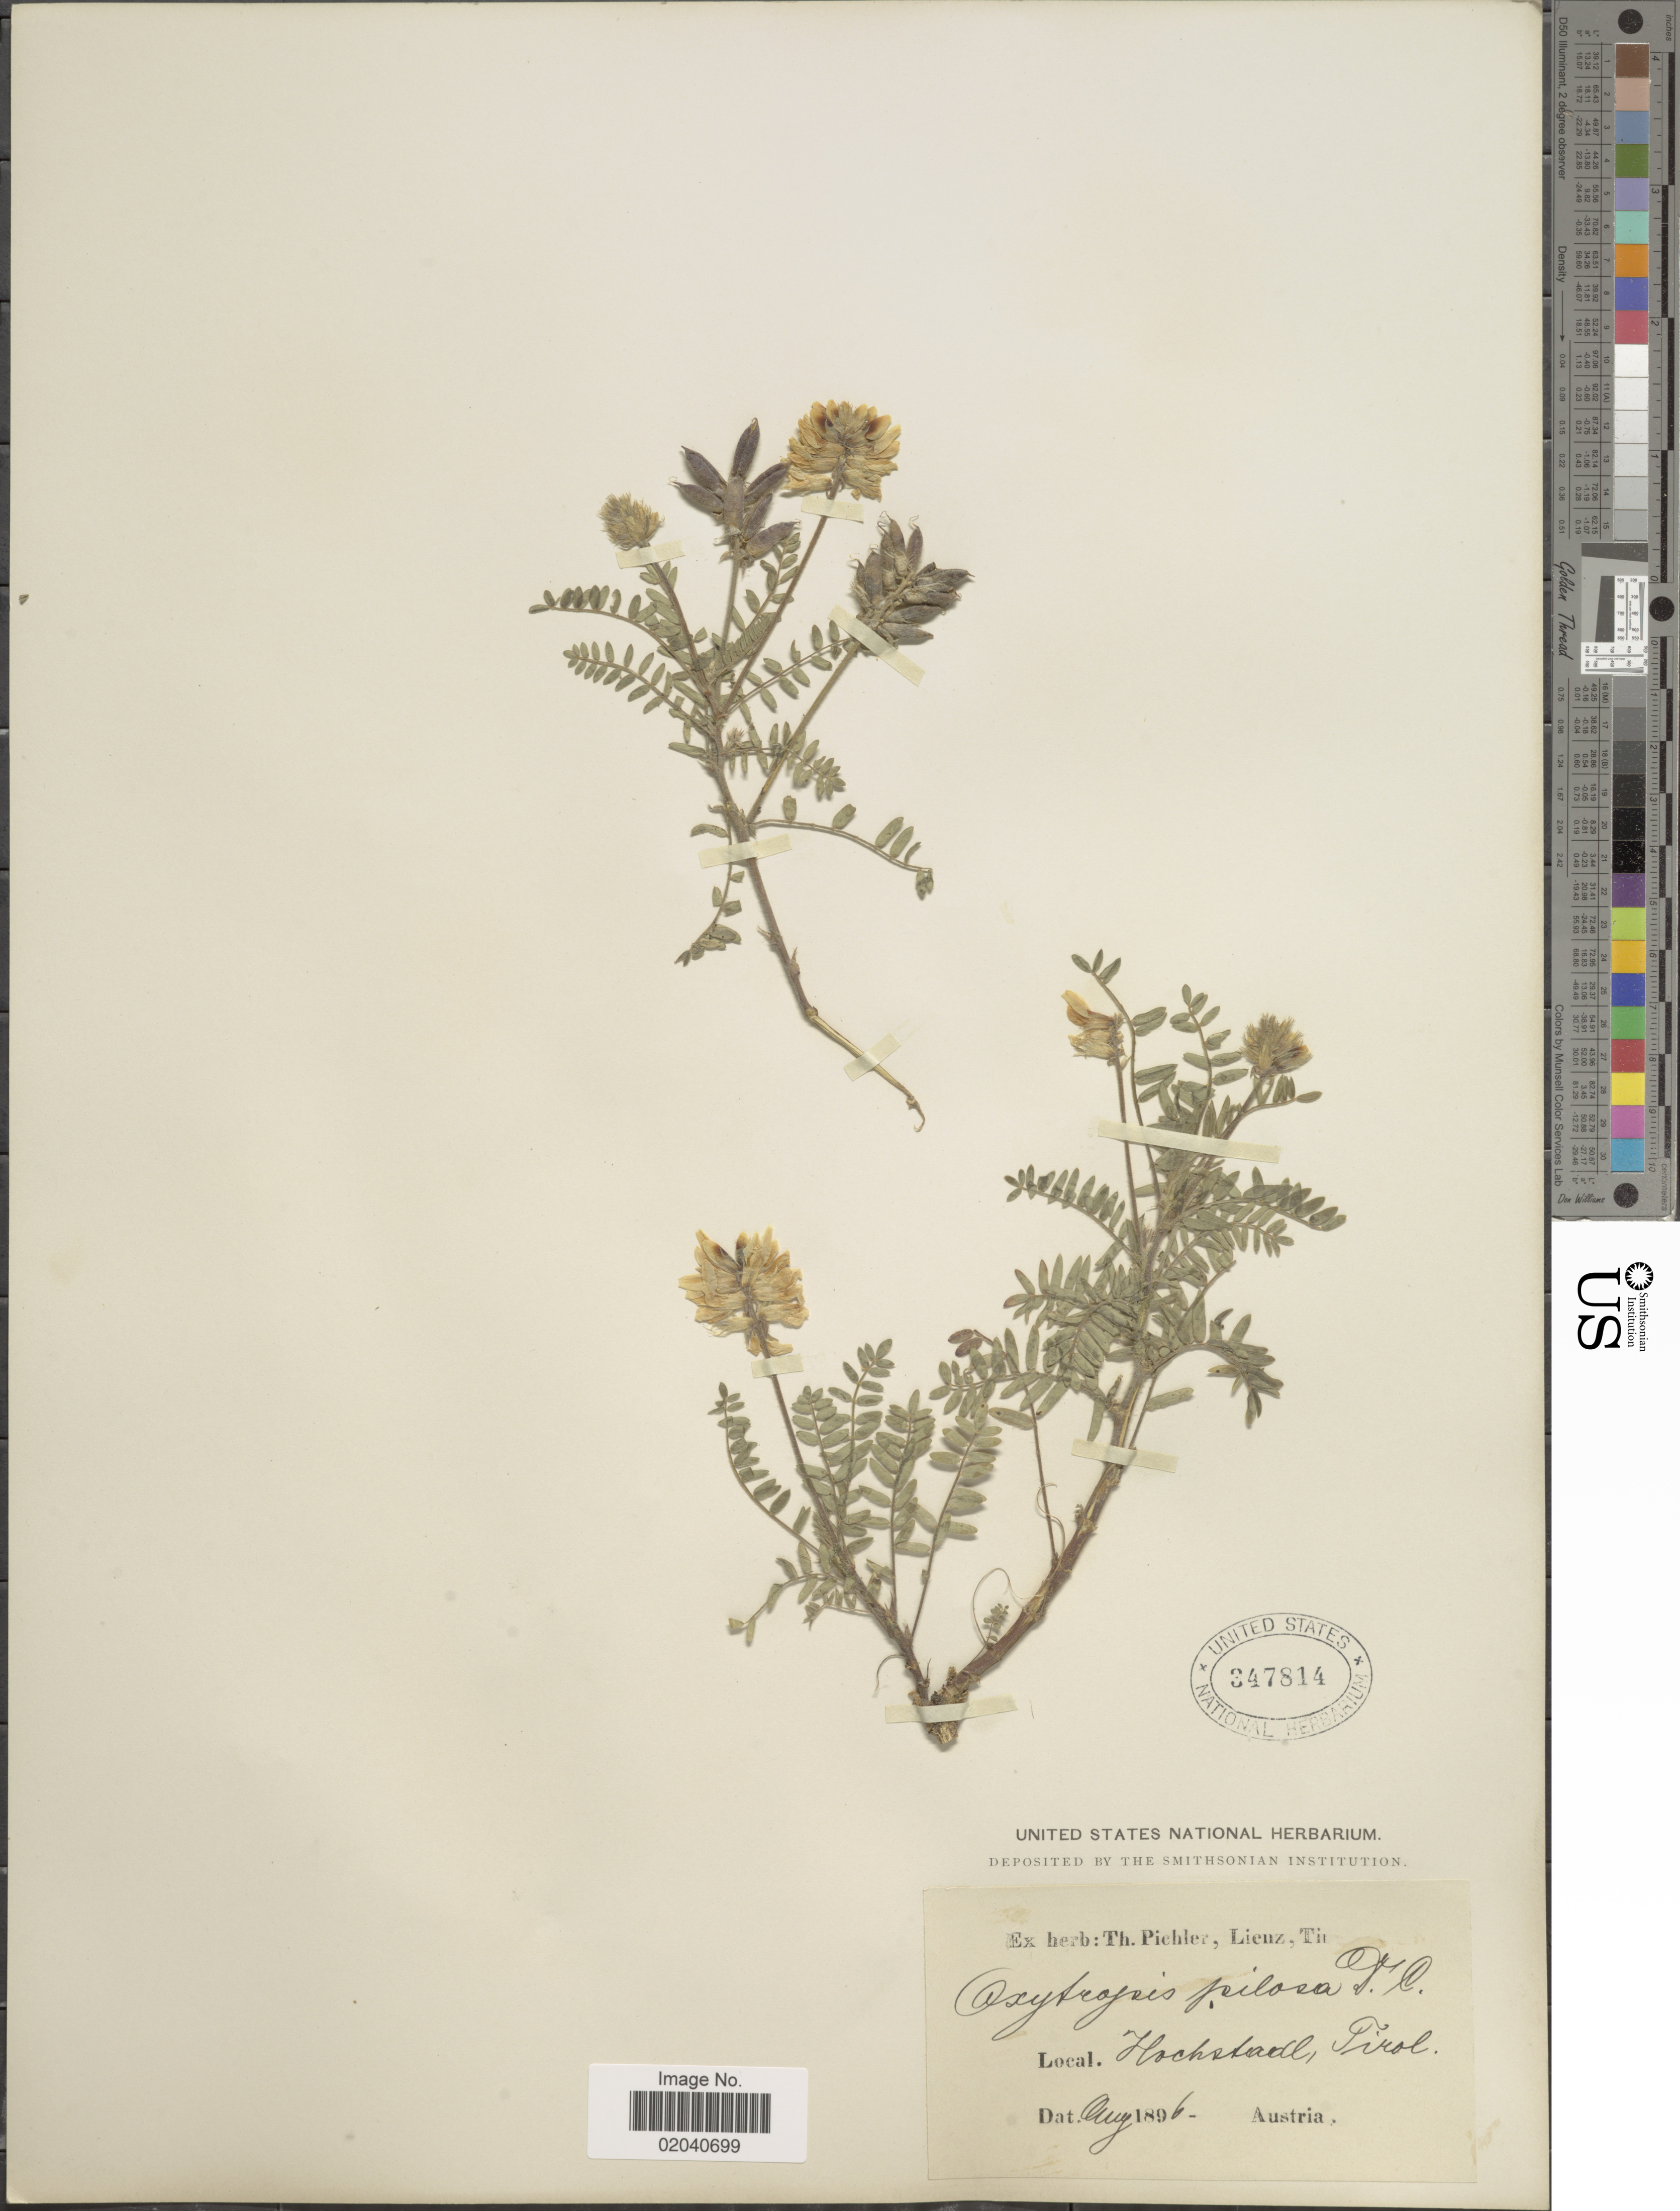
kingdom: Plantae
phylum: Tracheophyta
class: Magnoliopsida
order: Fabales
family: Fabaceae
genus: Oxytropis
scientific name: Oxytropis pilosa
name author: (L.) DC.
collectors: ex herb. T. Pichler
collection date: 1896-08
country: Austria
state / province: Tirol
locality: Hochstadt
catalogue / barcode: US 347814